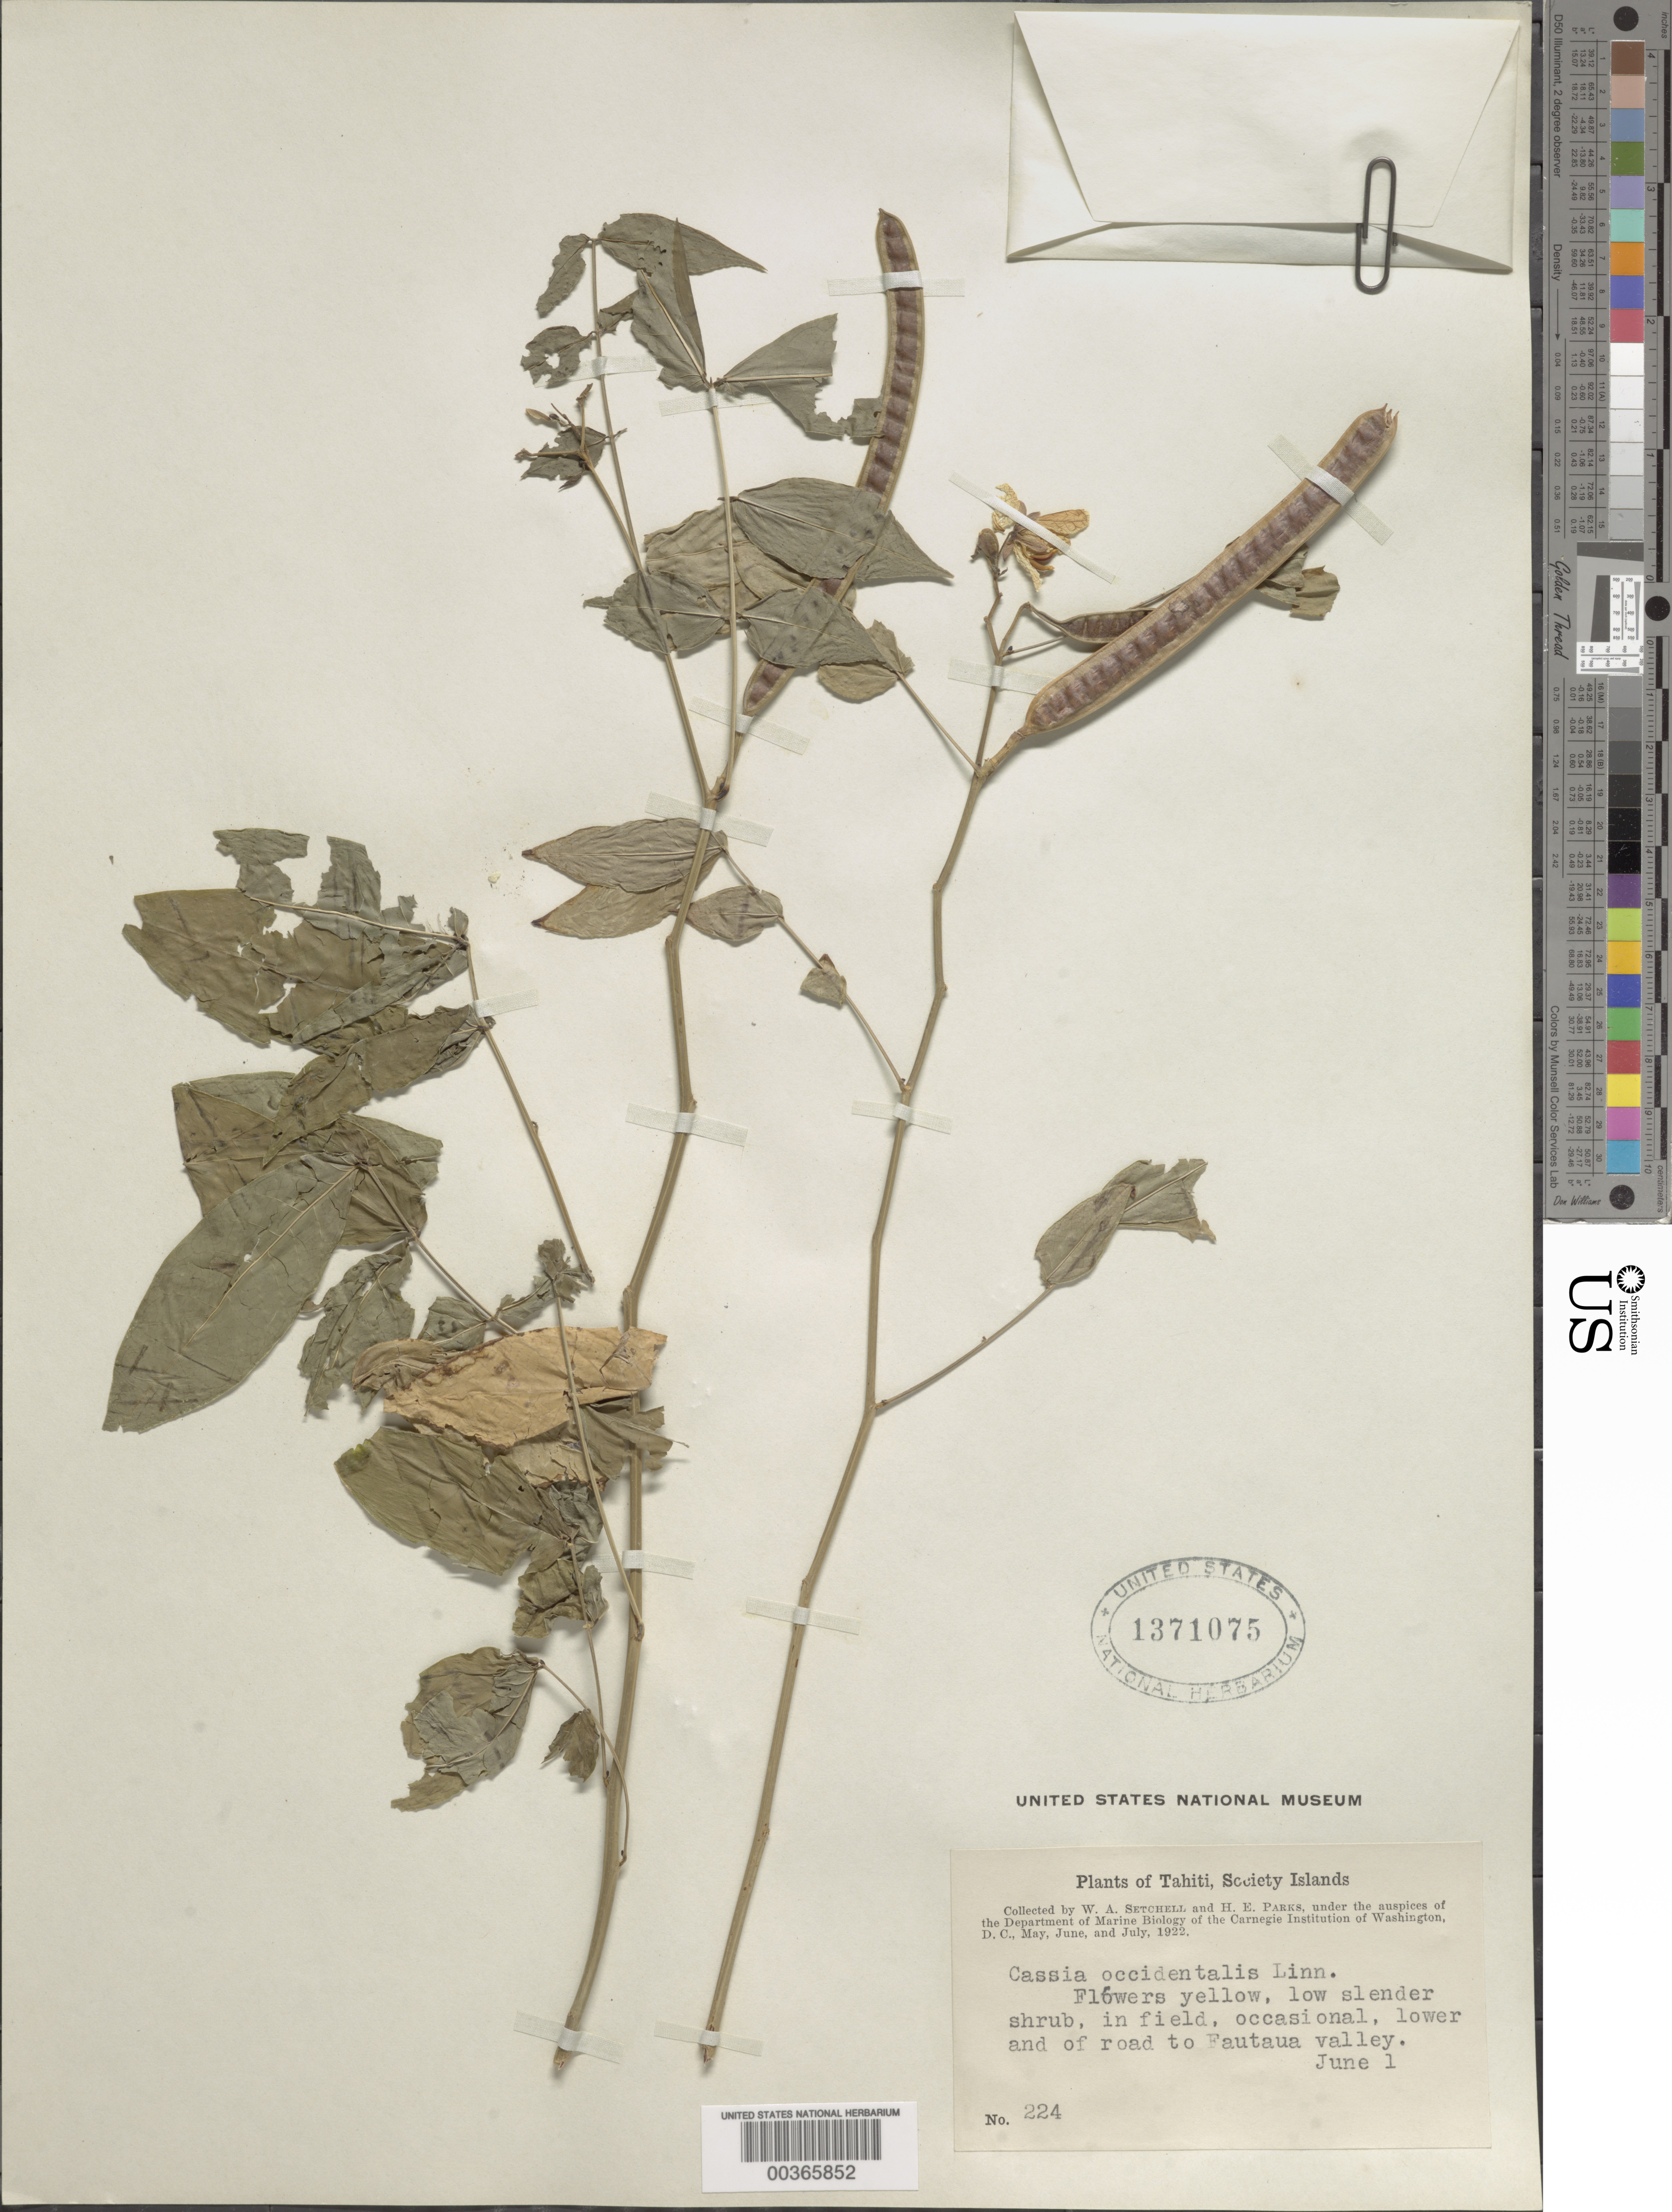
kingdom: Plantae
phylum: Tracheophyta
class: Magnoliopsida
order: Fabales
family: Fabaceae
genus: Senna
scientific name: Senna occidentalis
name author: (L.) Link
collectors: W. Setchell & H. E. Parks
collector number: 224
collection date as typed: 01 Jun 1922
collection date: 1922-06-01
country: French Polynesia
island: Tahiti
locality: Road to fautaua valley [Society Is.]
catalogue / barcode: US 1371075